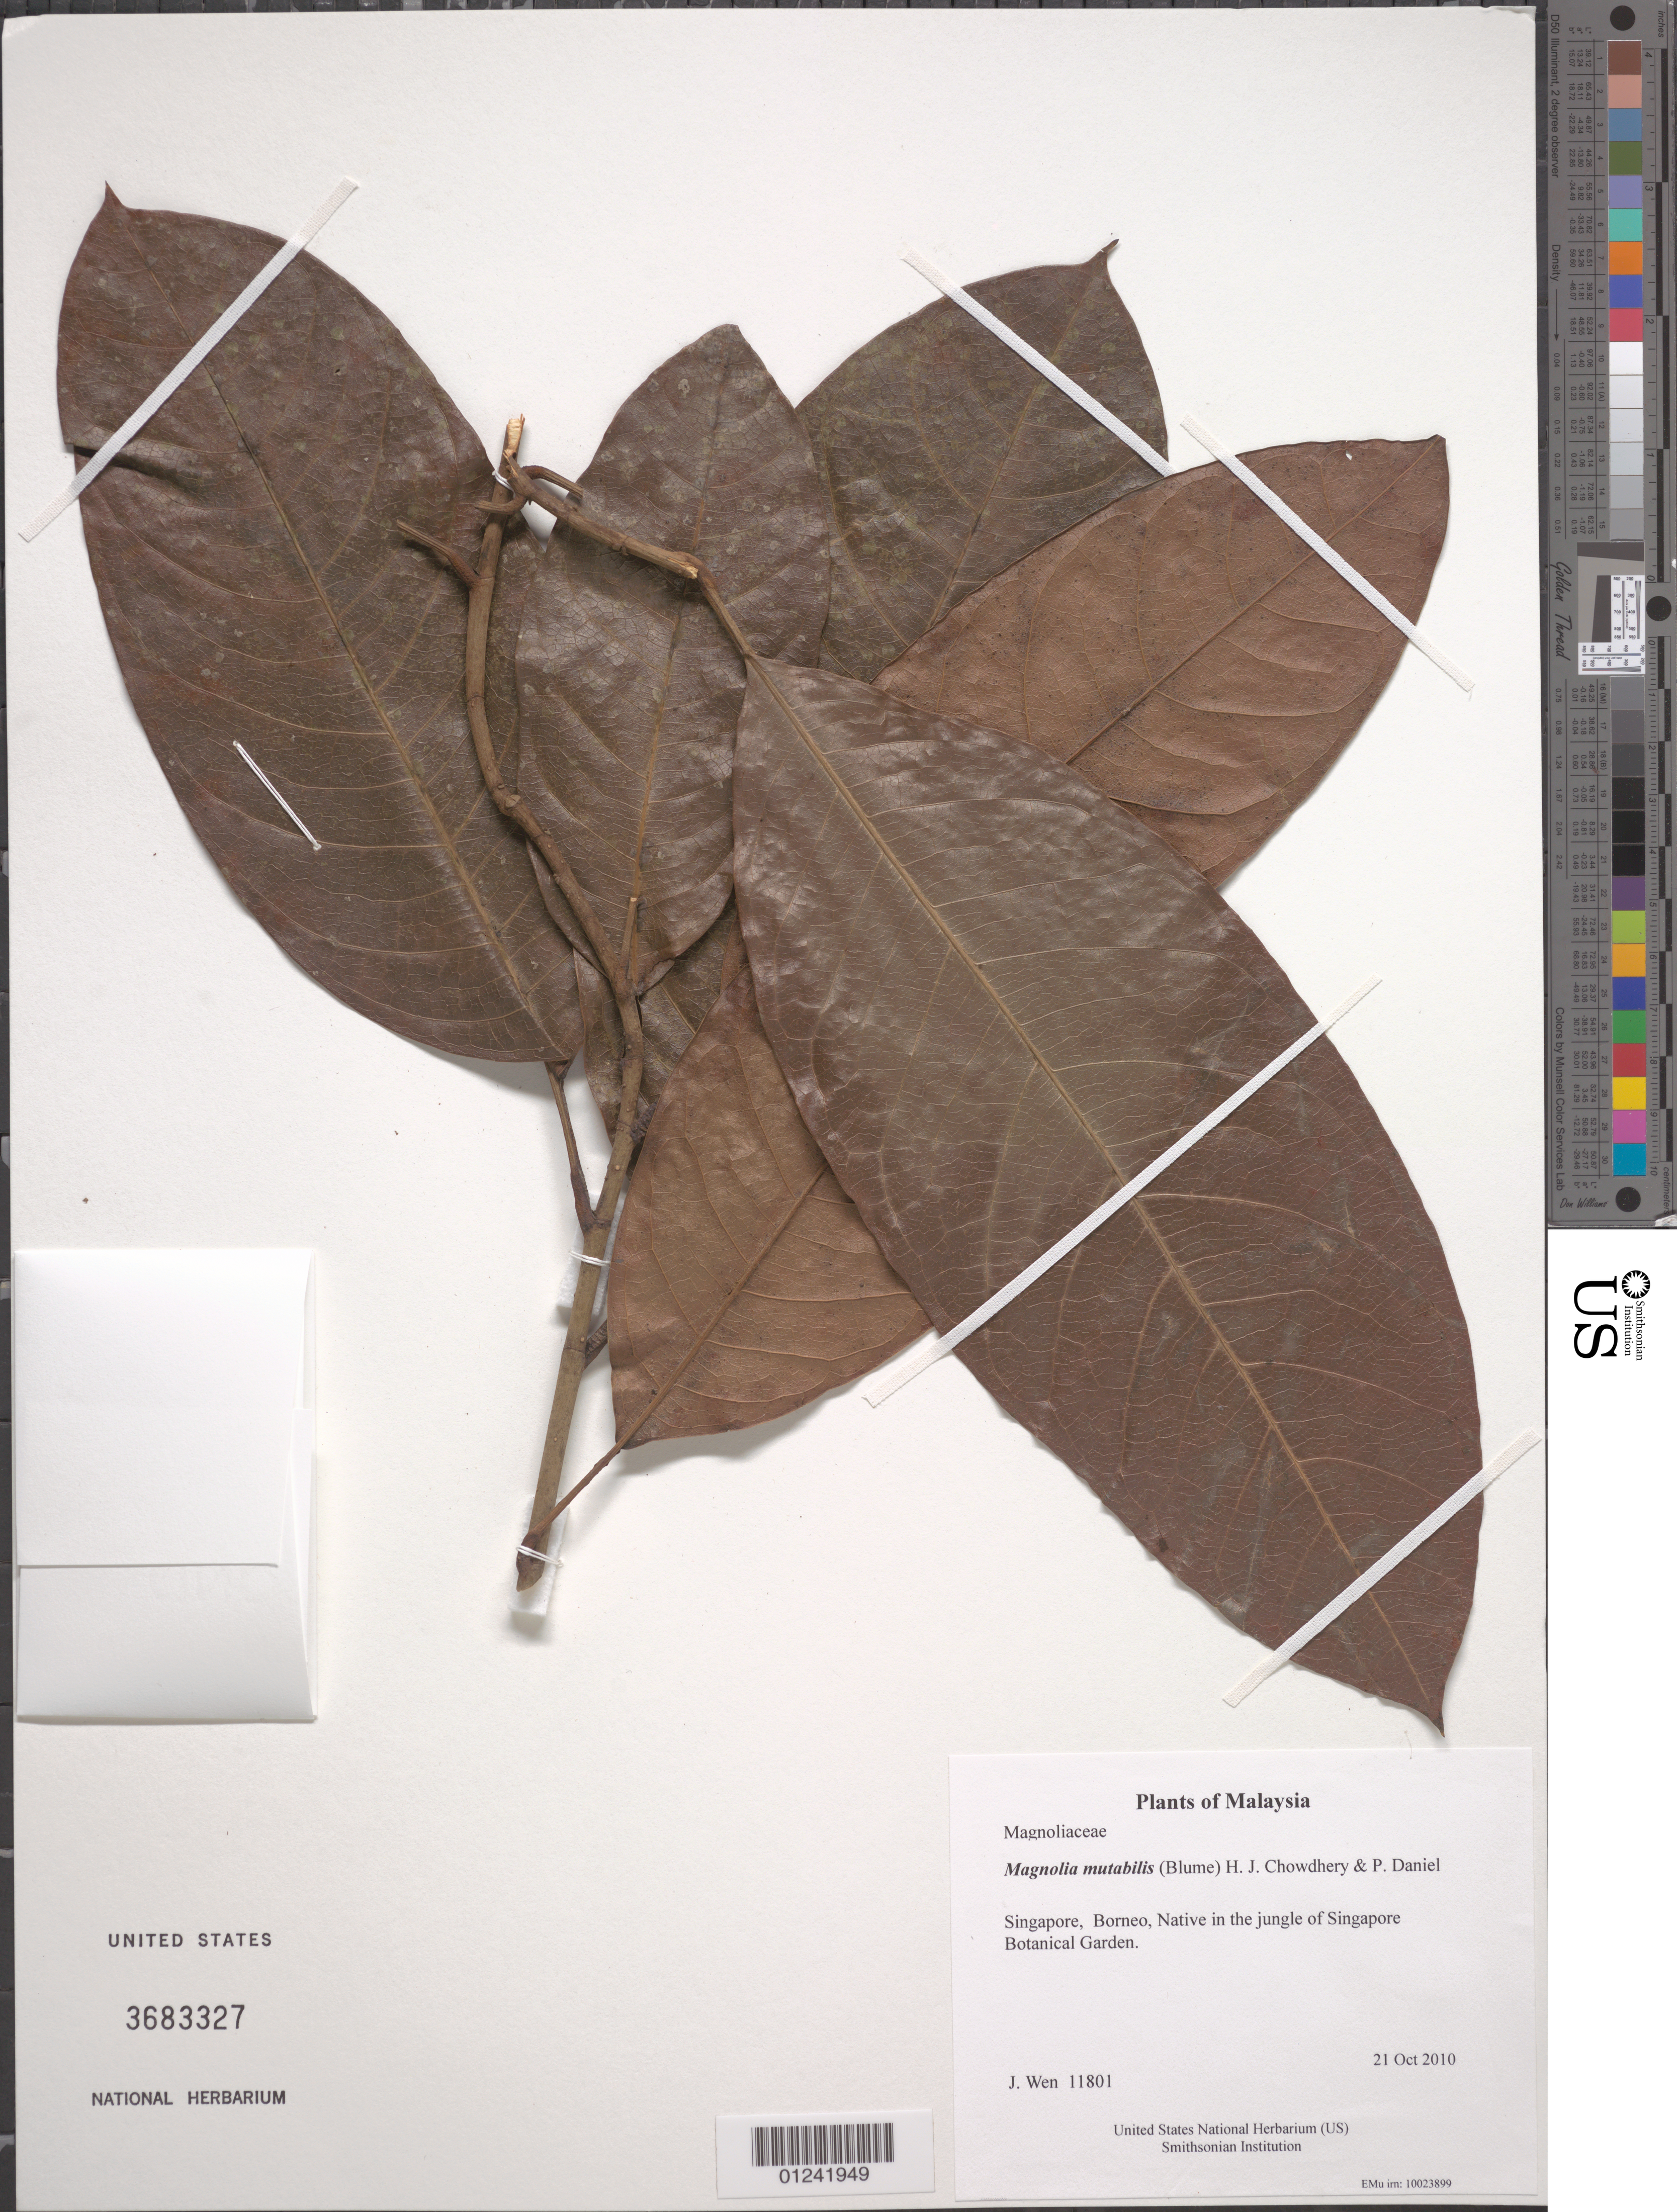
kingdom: Plantae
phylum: Tracheophyta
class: Magnoliopsida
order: Magnoliales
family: Magnoliaceae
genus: Magnolia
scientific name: Magnolia mutabilis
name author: (Blume) H. J. Chowdhery & P. Daniel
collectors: J. Wen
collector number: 11801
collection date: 2010-10-21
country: Singapore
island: Borneo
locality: Native in the jungle of Singapore Botanical Garden.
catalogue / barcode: US 3683327